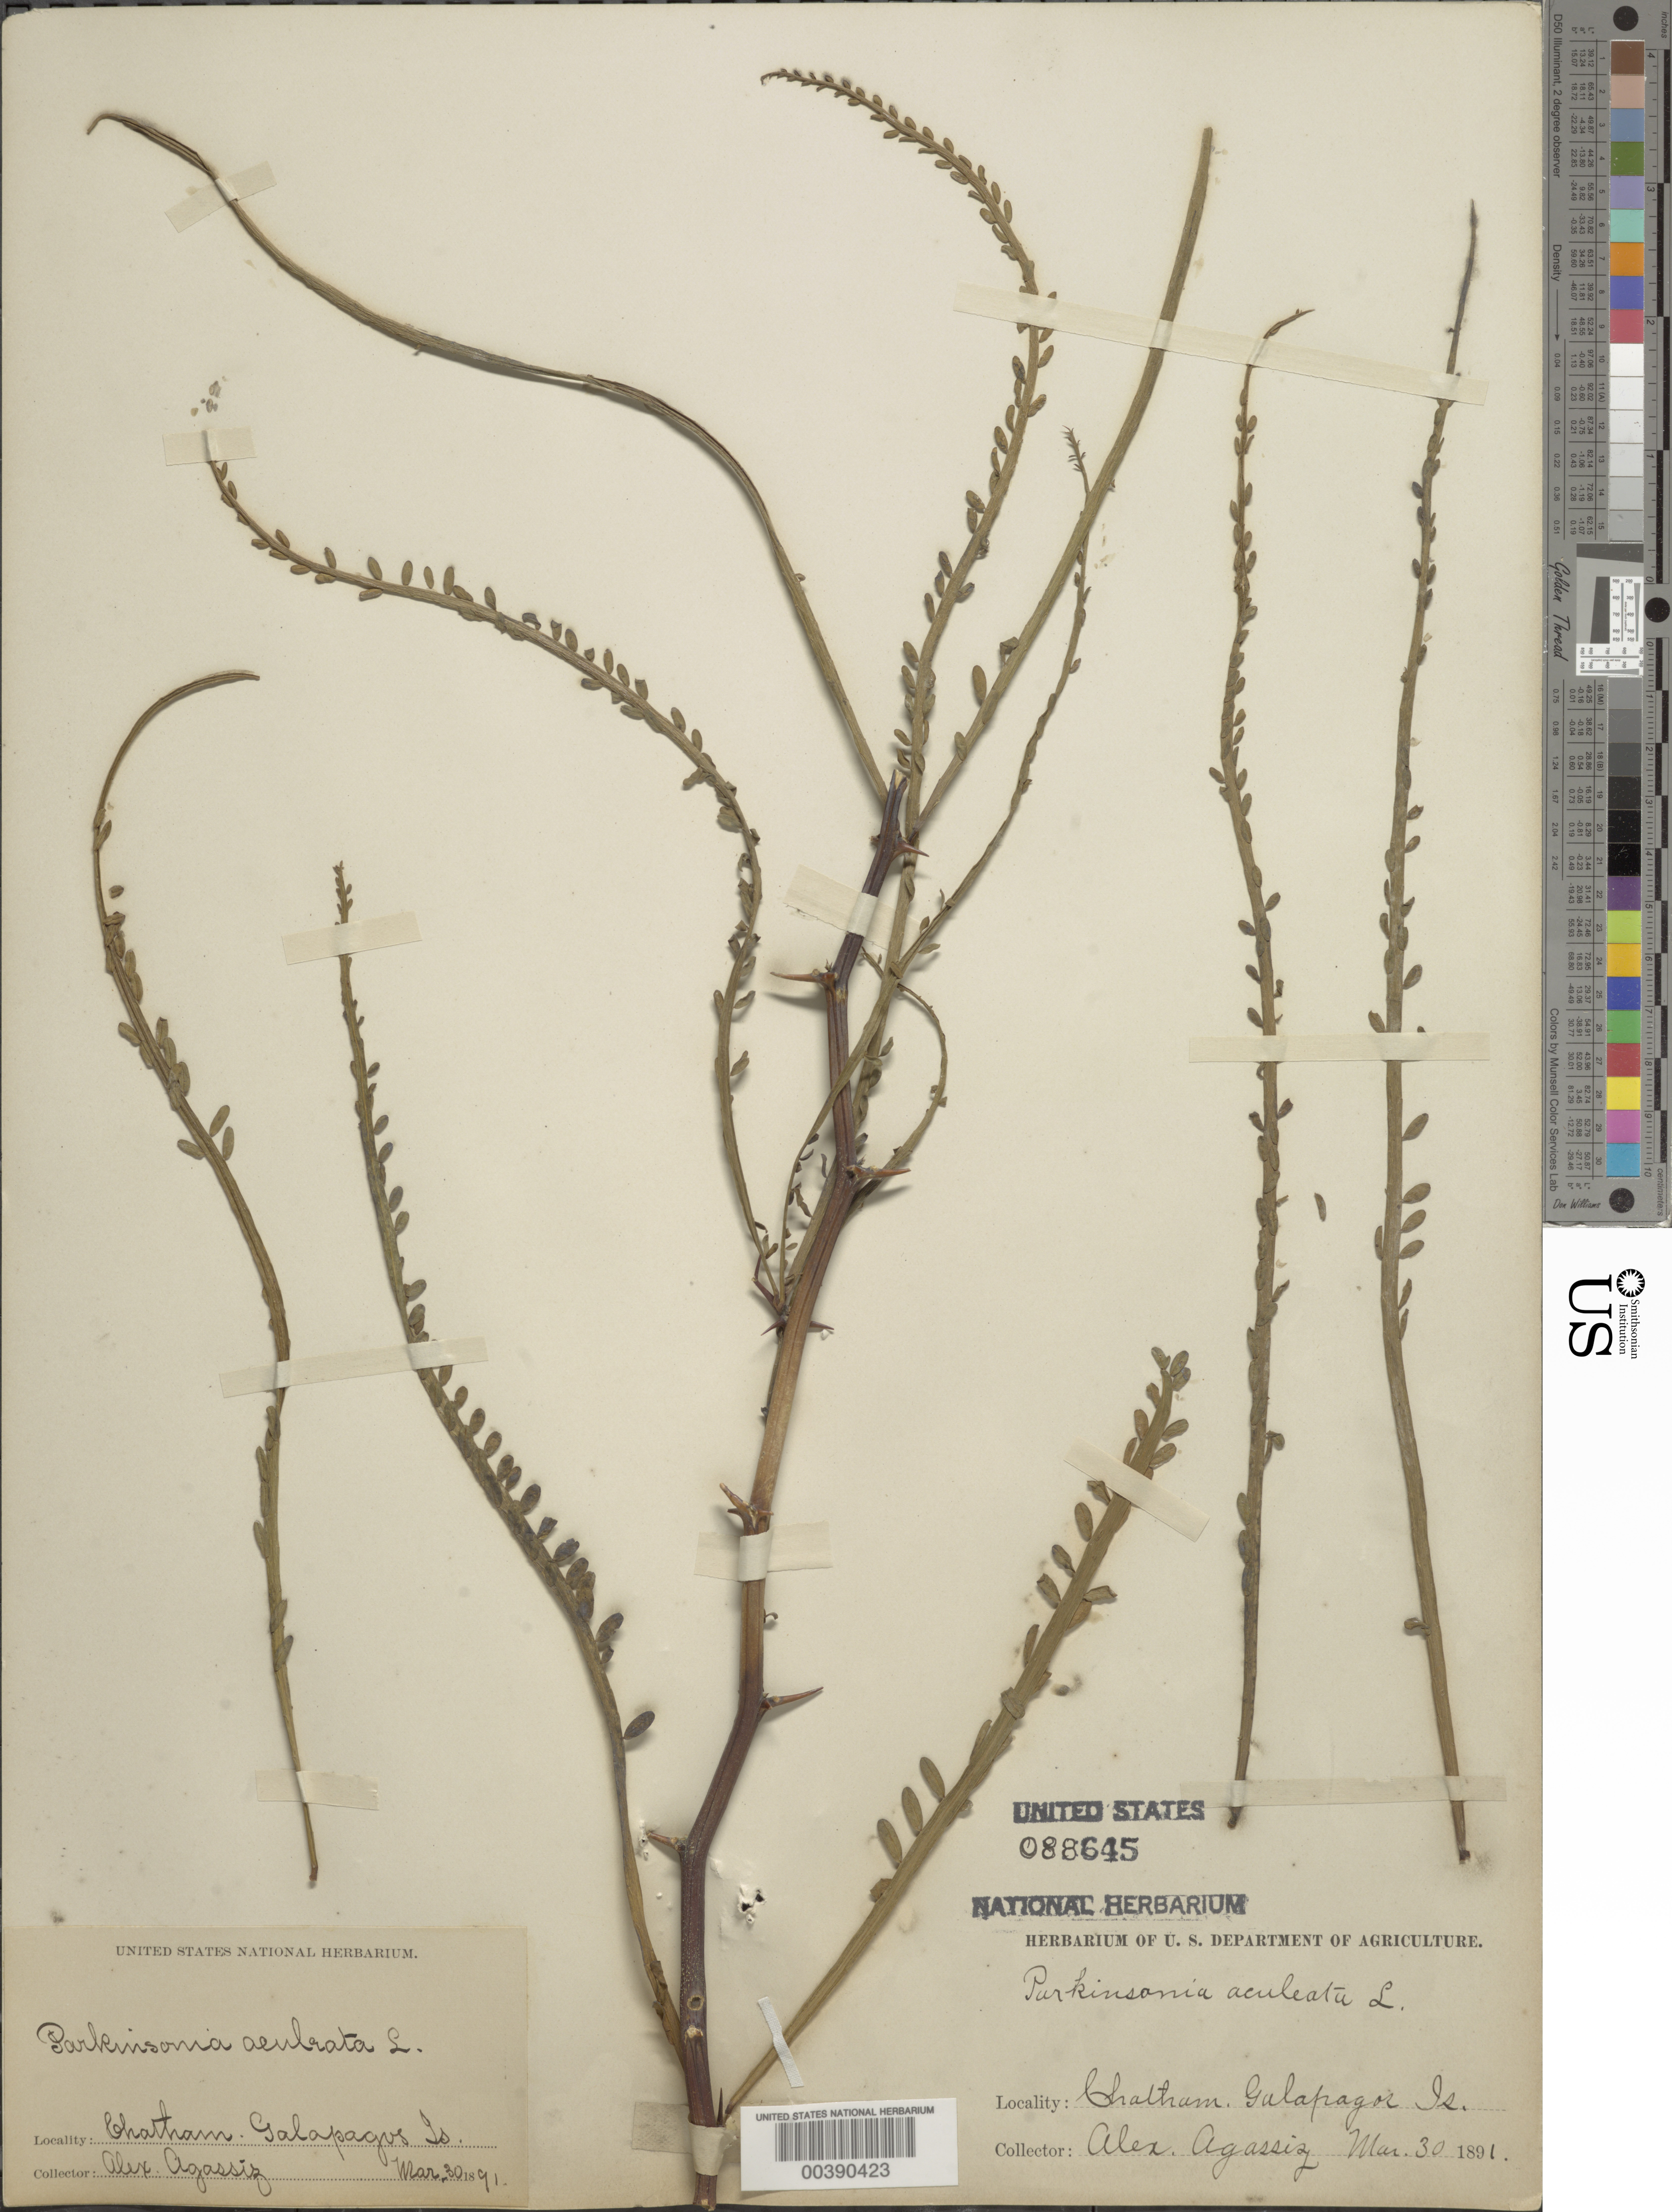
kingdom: Plantae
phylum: Tracheophyta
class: Magnoliopsida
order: Fabales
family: Fabaceae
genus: Parkinsonia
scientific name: Parkinsonia aculeata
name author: L.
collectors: J. L. Agassiz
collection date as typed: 30 Mar 1891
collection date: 1891-03-30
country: Ecuador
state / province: Colón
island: San Cristóbal [Chatham]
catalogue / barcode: US 88645